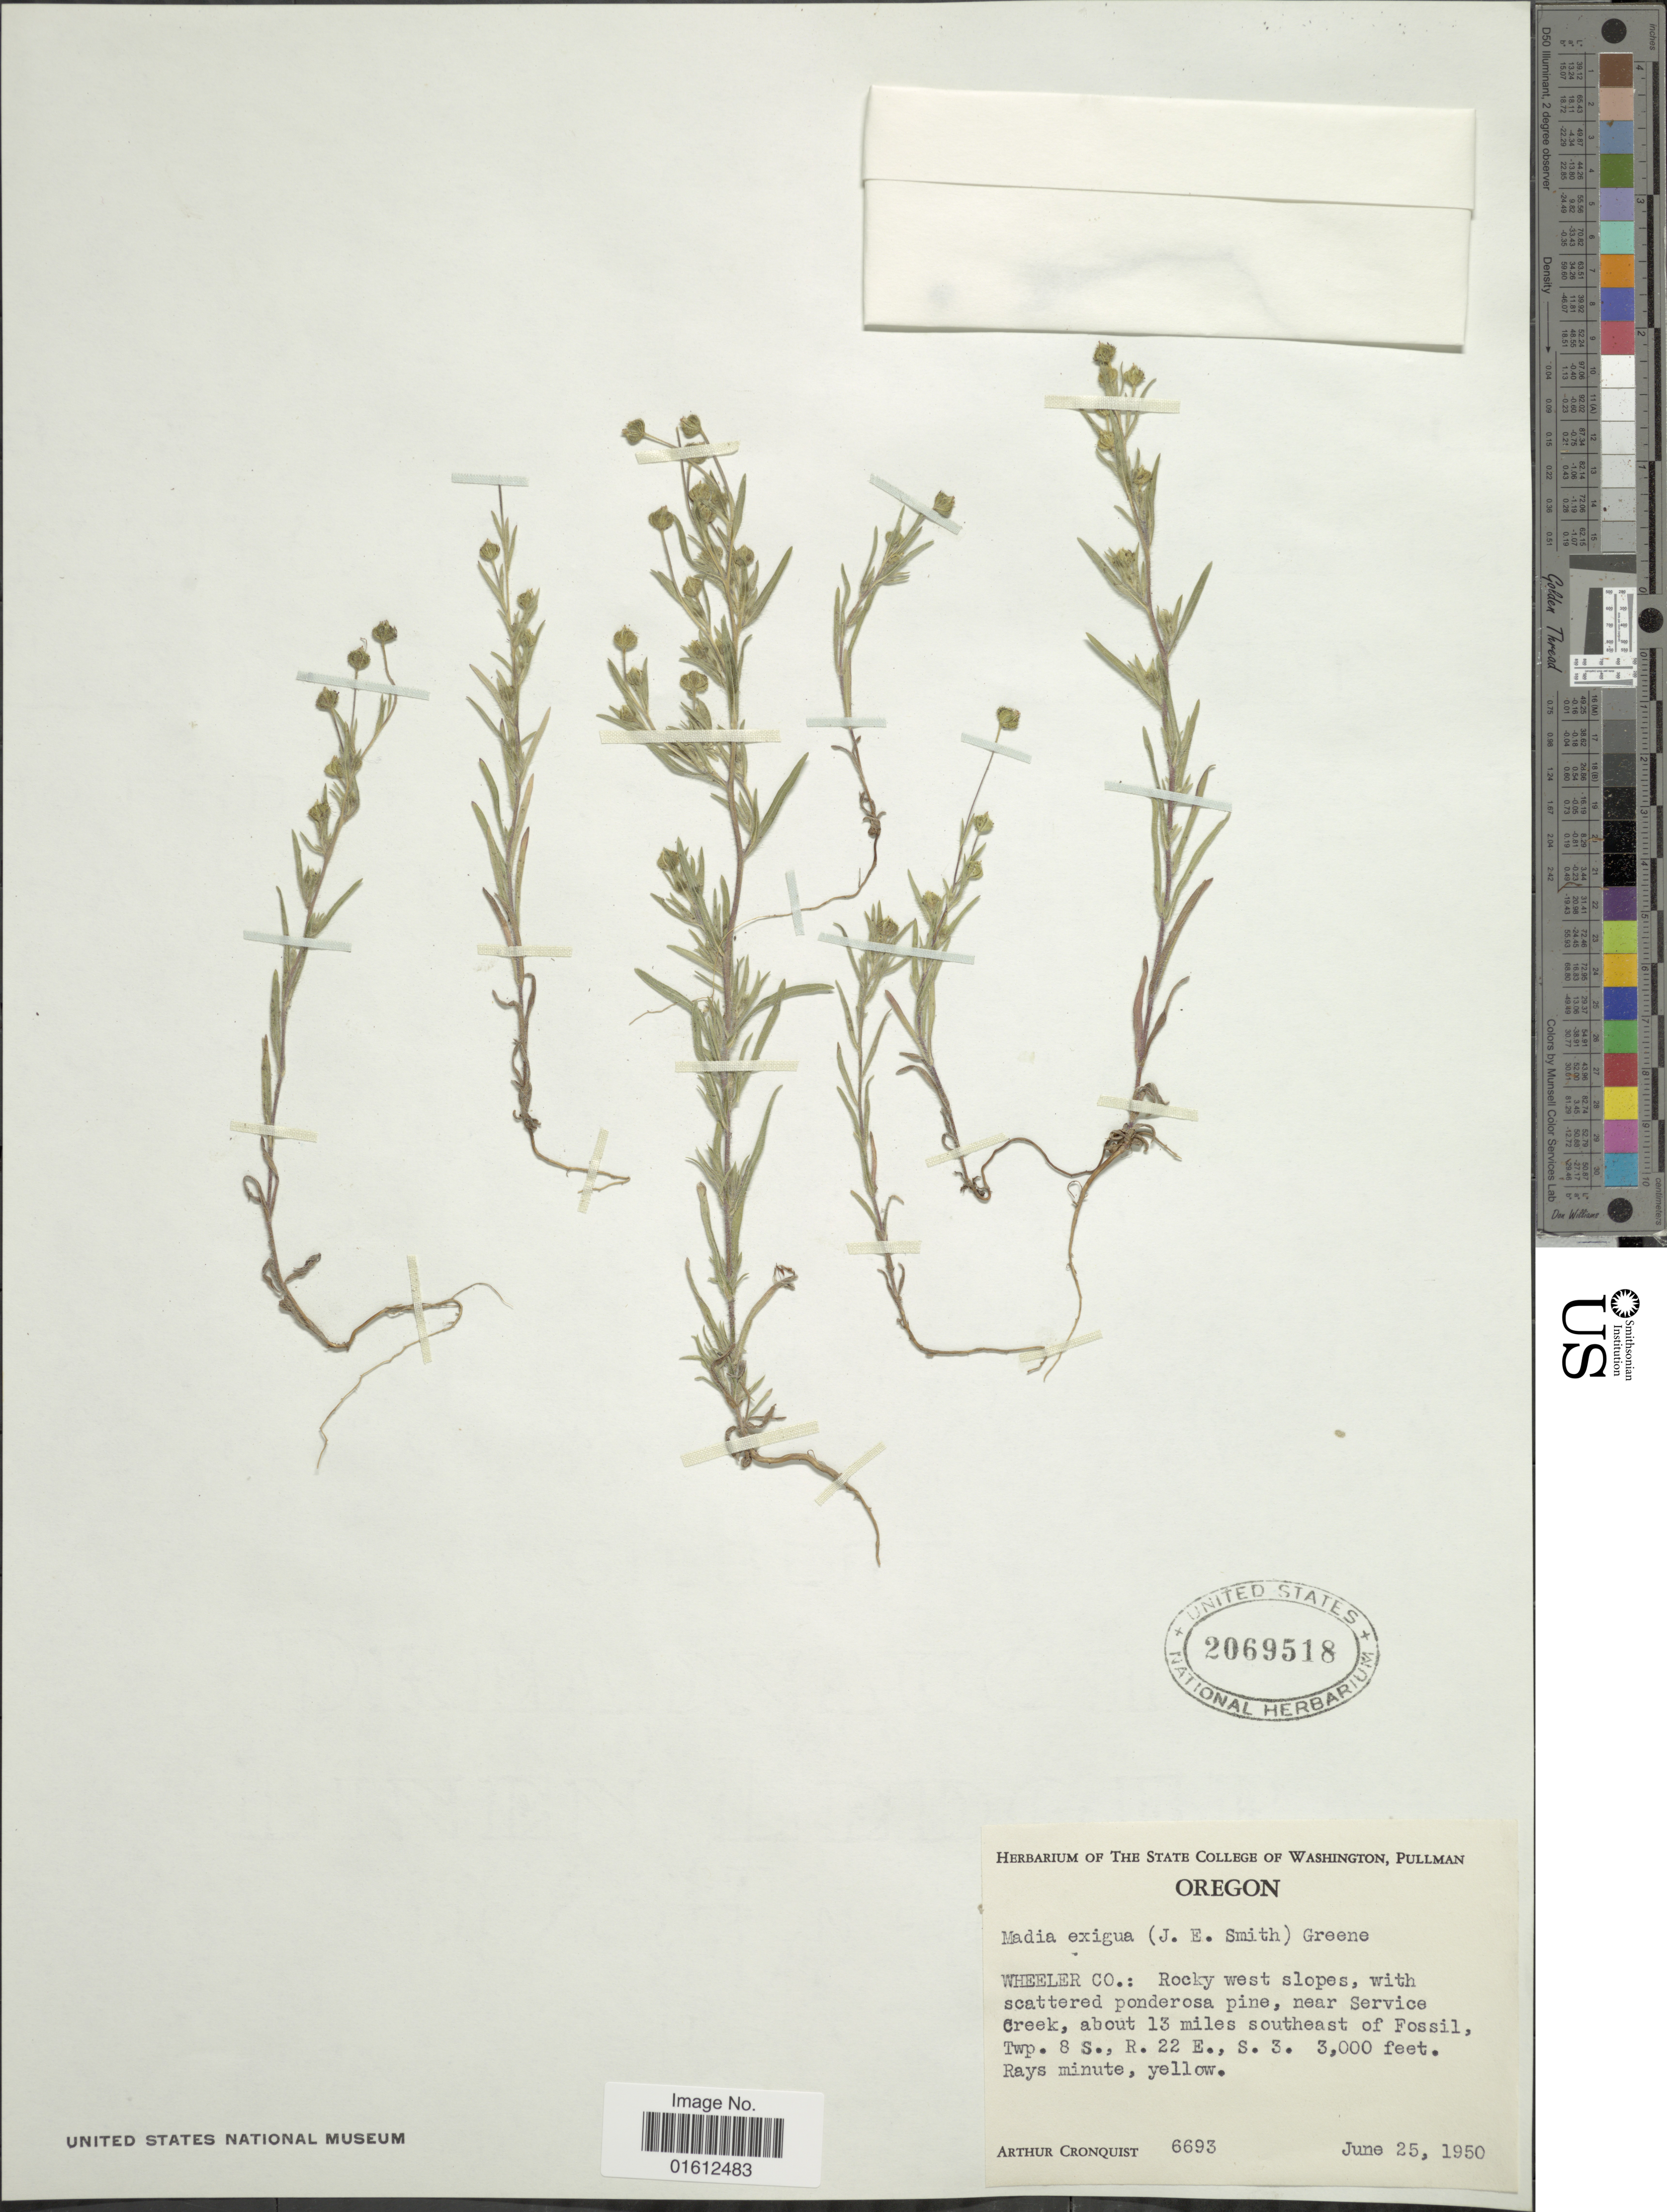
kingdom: Plantae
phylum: Tracheophyta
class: Magnoliopsida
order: Asterales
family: Asteraceae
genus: Madia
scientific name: Madia exigua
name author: (Sm.) A. Gray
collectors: A. J. Cronquist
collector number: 6693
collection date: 1950-06-25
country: United States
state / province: Oregon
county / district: Wheeler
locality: Wheeler Co.: Rocky west slopes, with scattered ponderosa pine, near Service Creek, about 13 miles southeast of Fossil, Twp. 8 S., R. 22 E., S. 3.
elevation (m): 914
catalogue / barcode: US 2069518